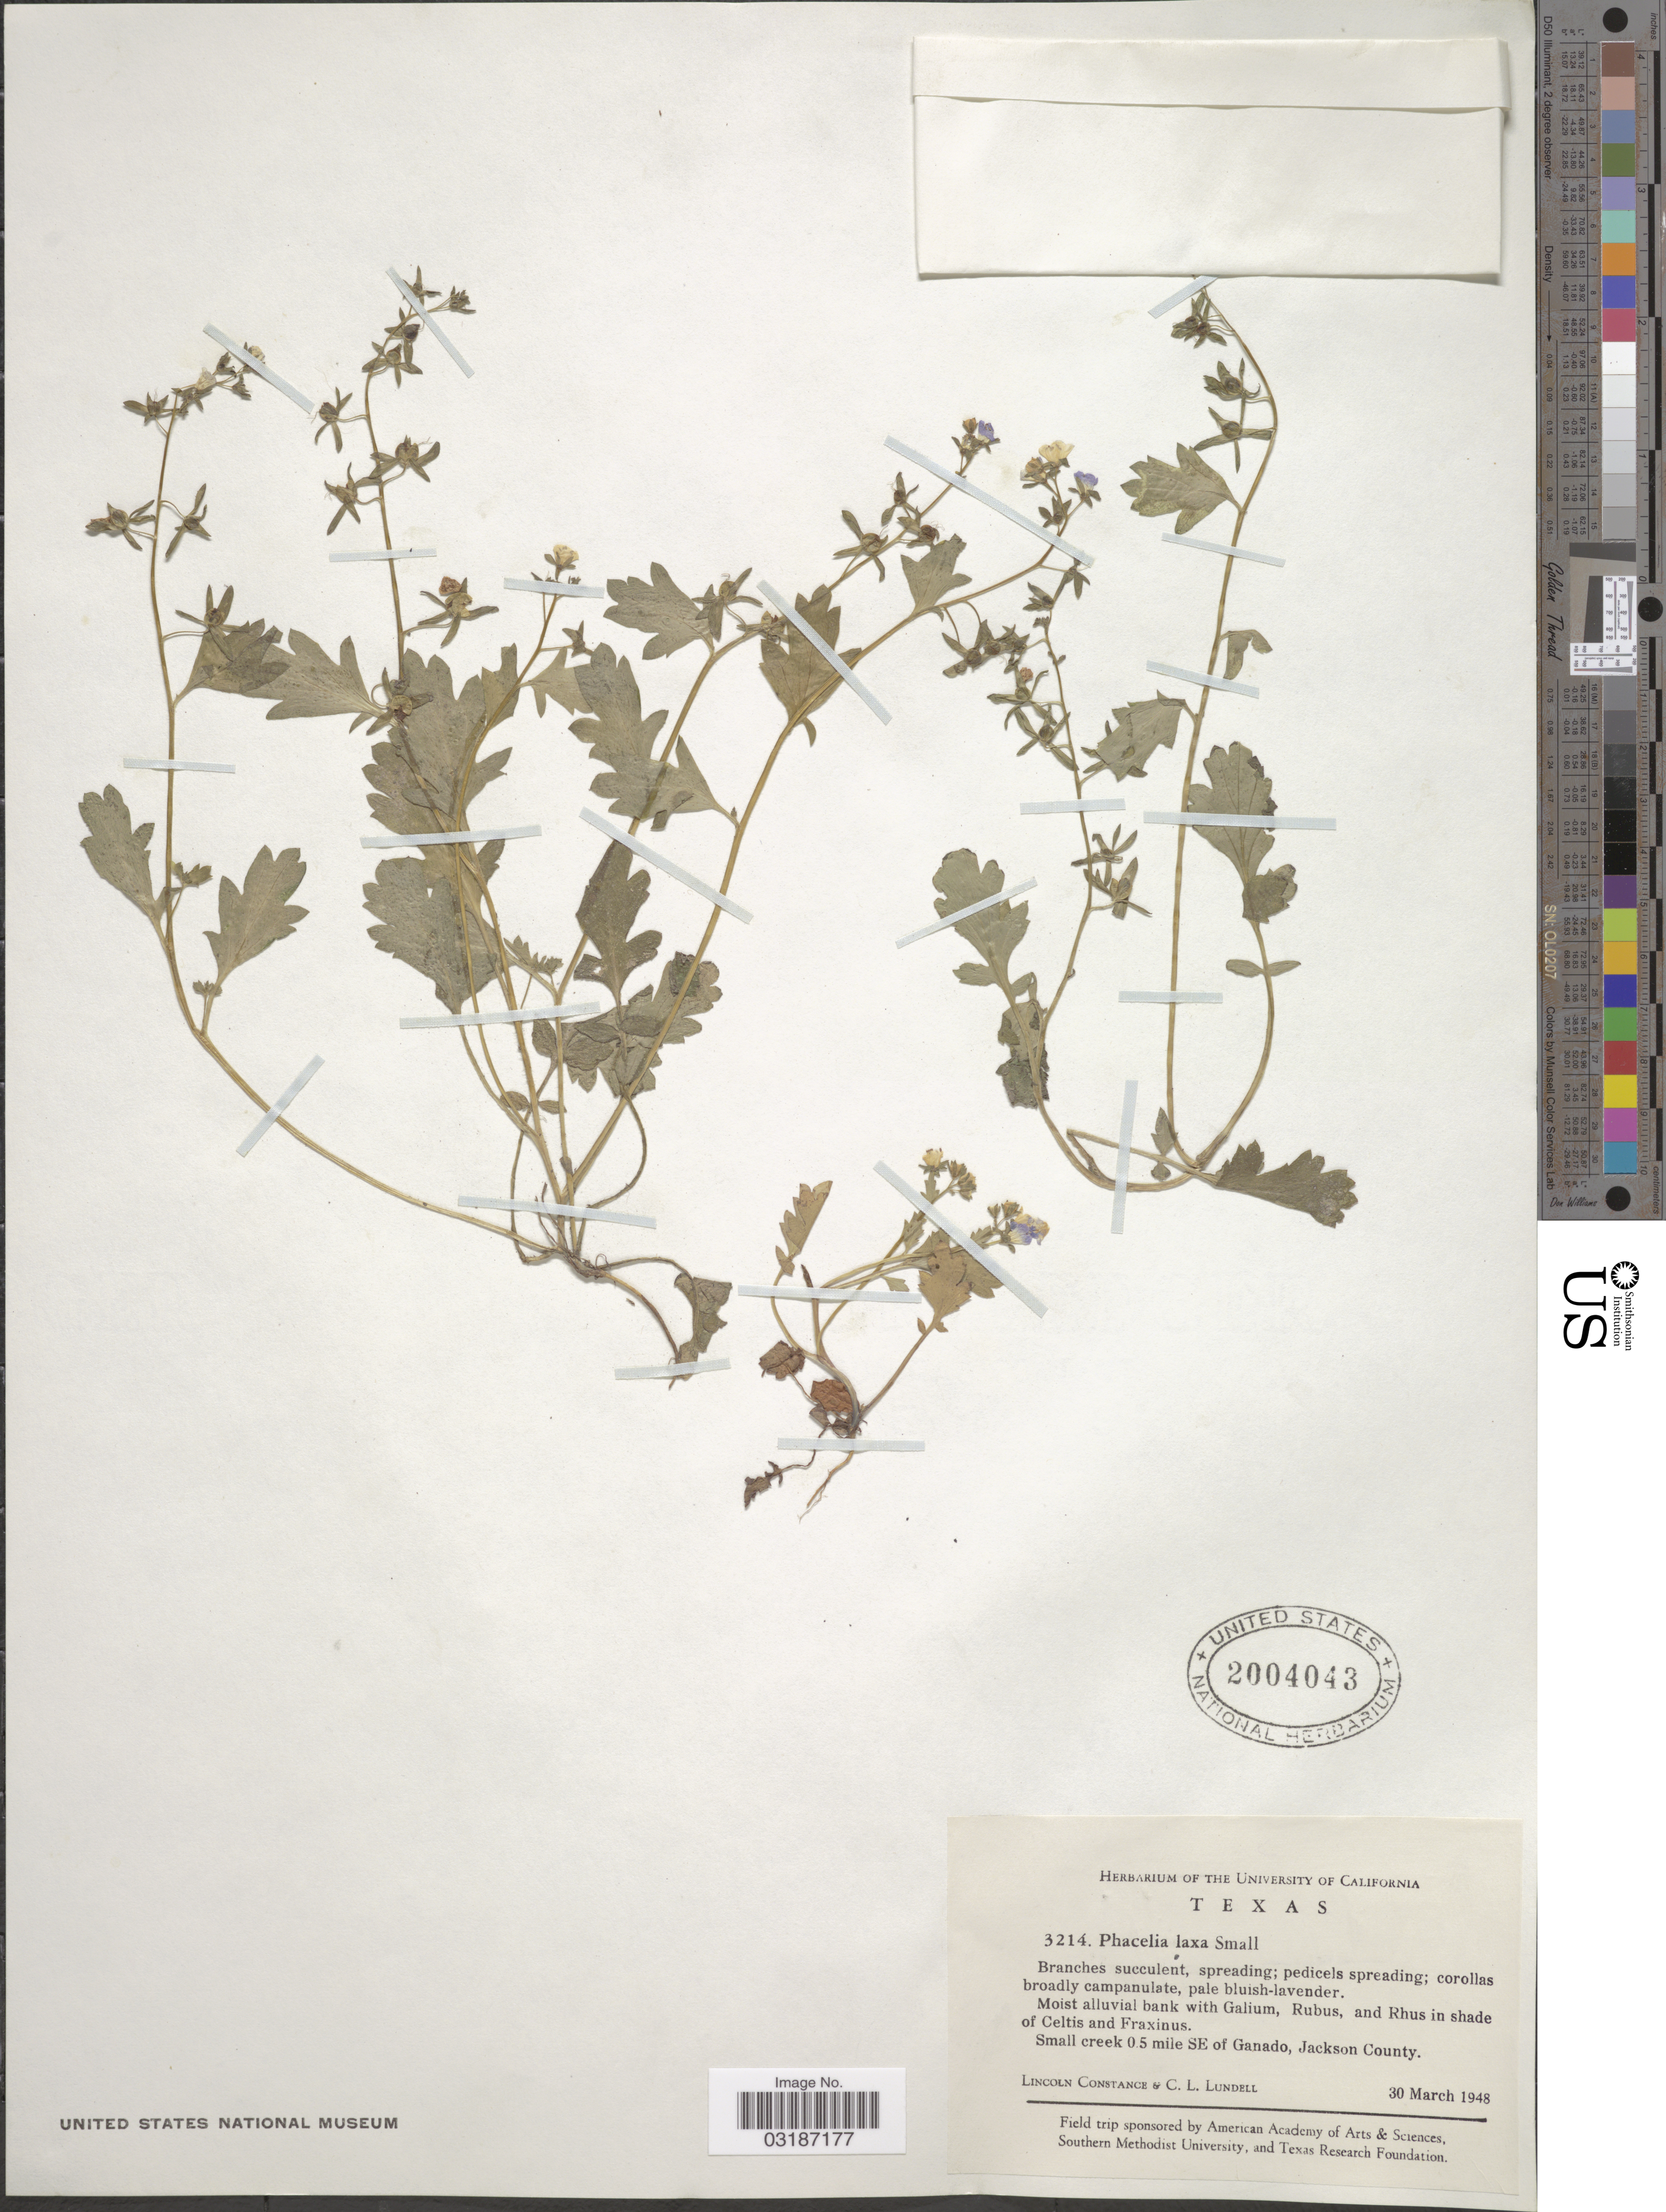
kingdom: Plantae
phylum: Tracheophyta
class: Magnoliopsida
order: Boraginales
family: Hydrophyllaceae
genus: Phacelia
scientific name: Phacelia laxa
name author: Small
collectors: L. Constance & C. L. Lundell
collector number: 3214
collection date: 1948-03-30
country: United States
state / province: Texas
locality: Small creek 0.5 mile SE of Ganado, Jackson County.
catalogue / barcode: US 2004043